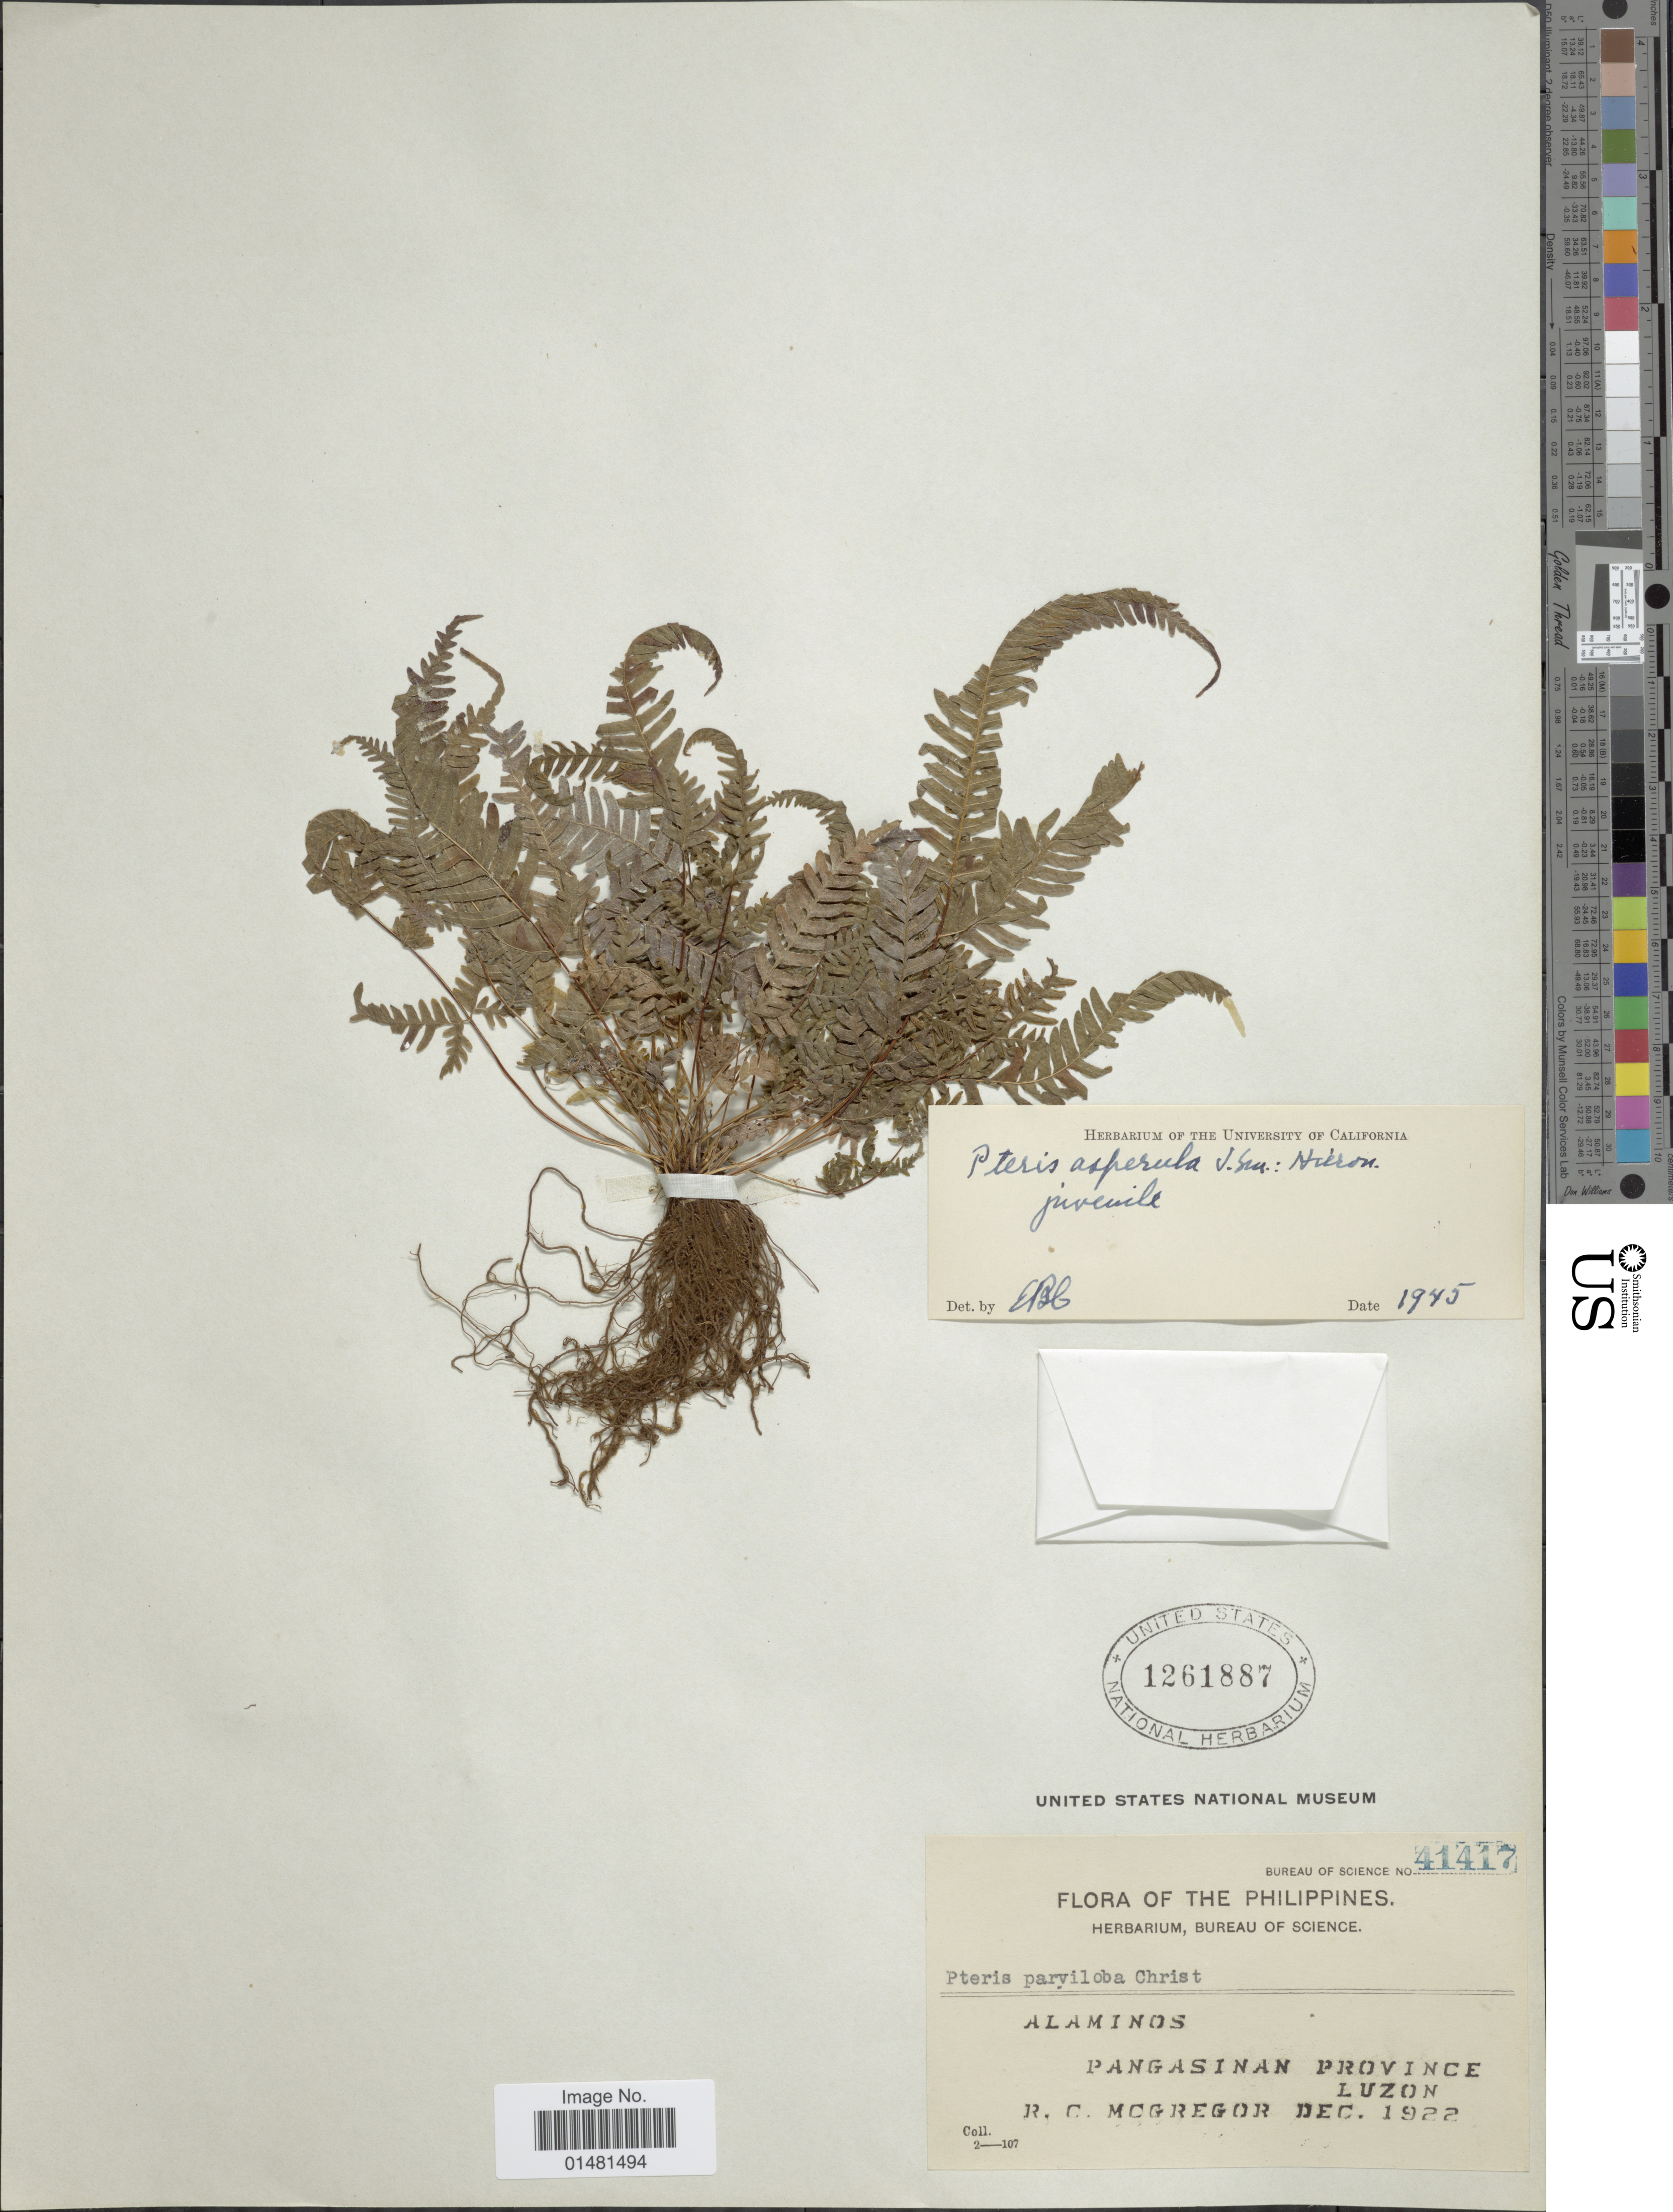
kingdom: Plantae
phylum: Tracheophyta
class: Polypodiopsida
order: Polypodiales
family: Pteridaceae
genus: Pteris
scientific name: Pteris asperula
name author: J. Sm.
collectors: R. C. McGregor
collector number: Bureau of Science 41417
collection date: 1922-12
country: Philippines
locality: Alaminos, Pangasinan Province, Luzon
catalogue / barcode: US 1261887